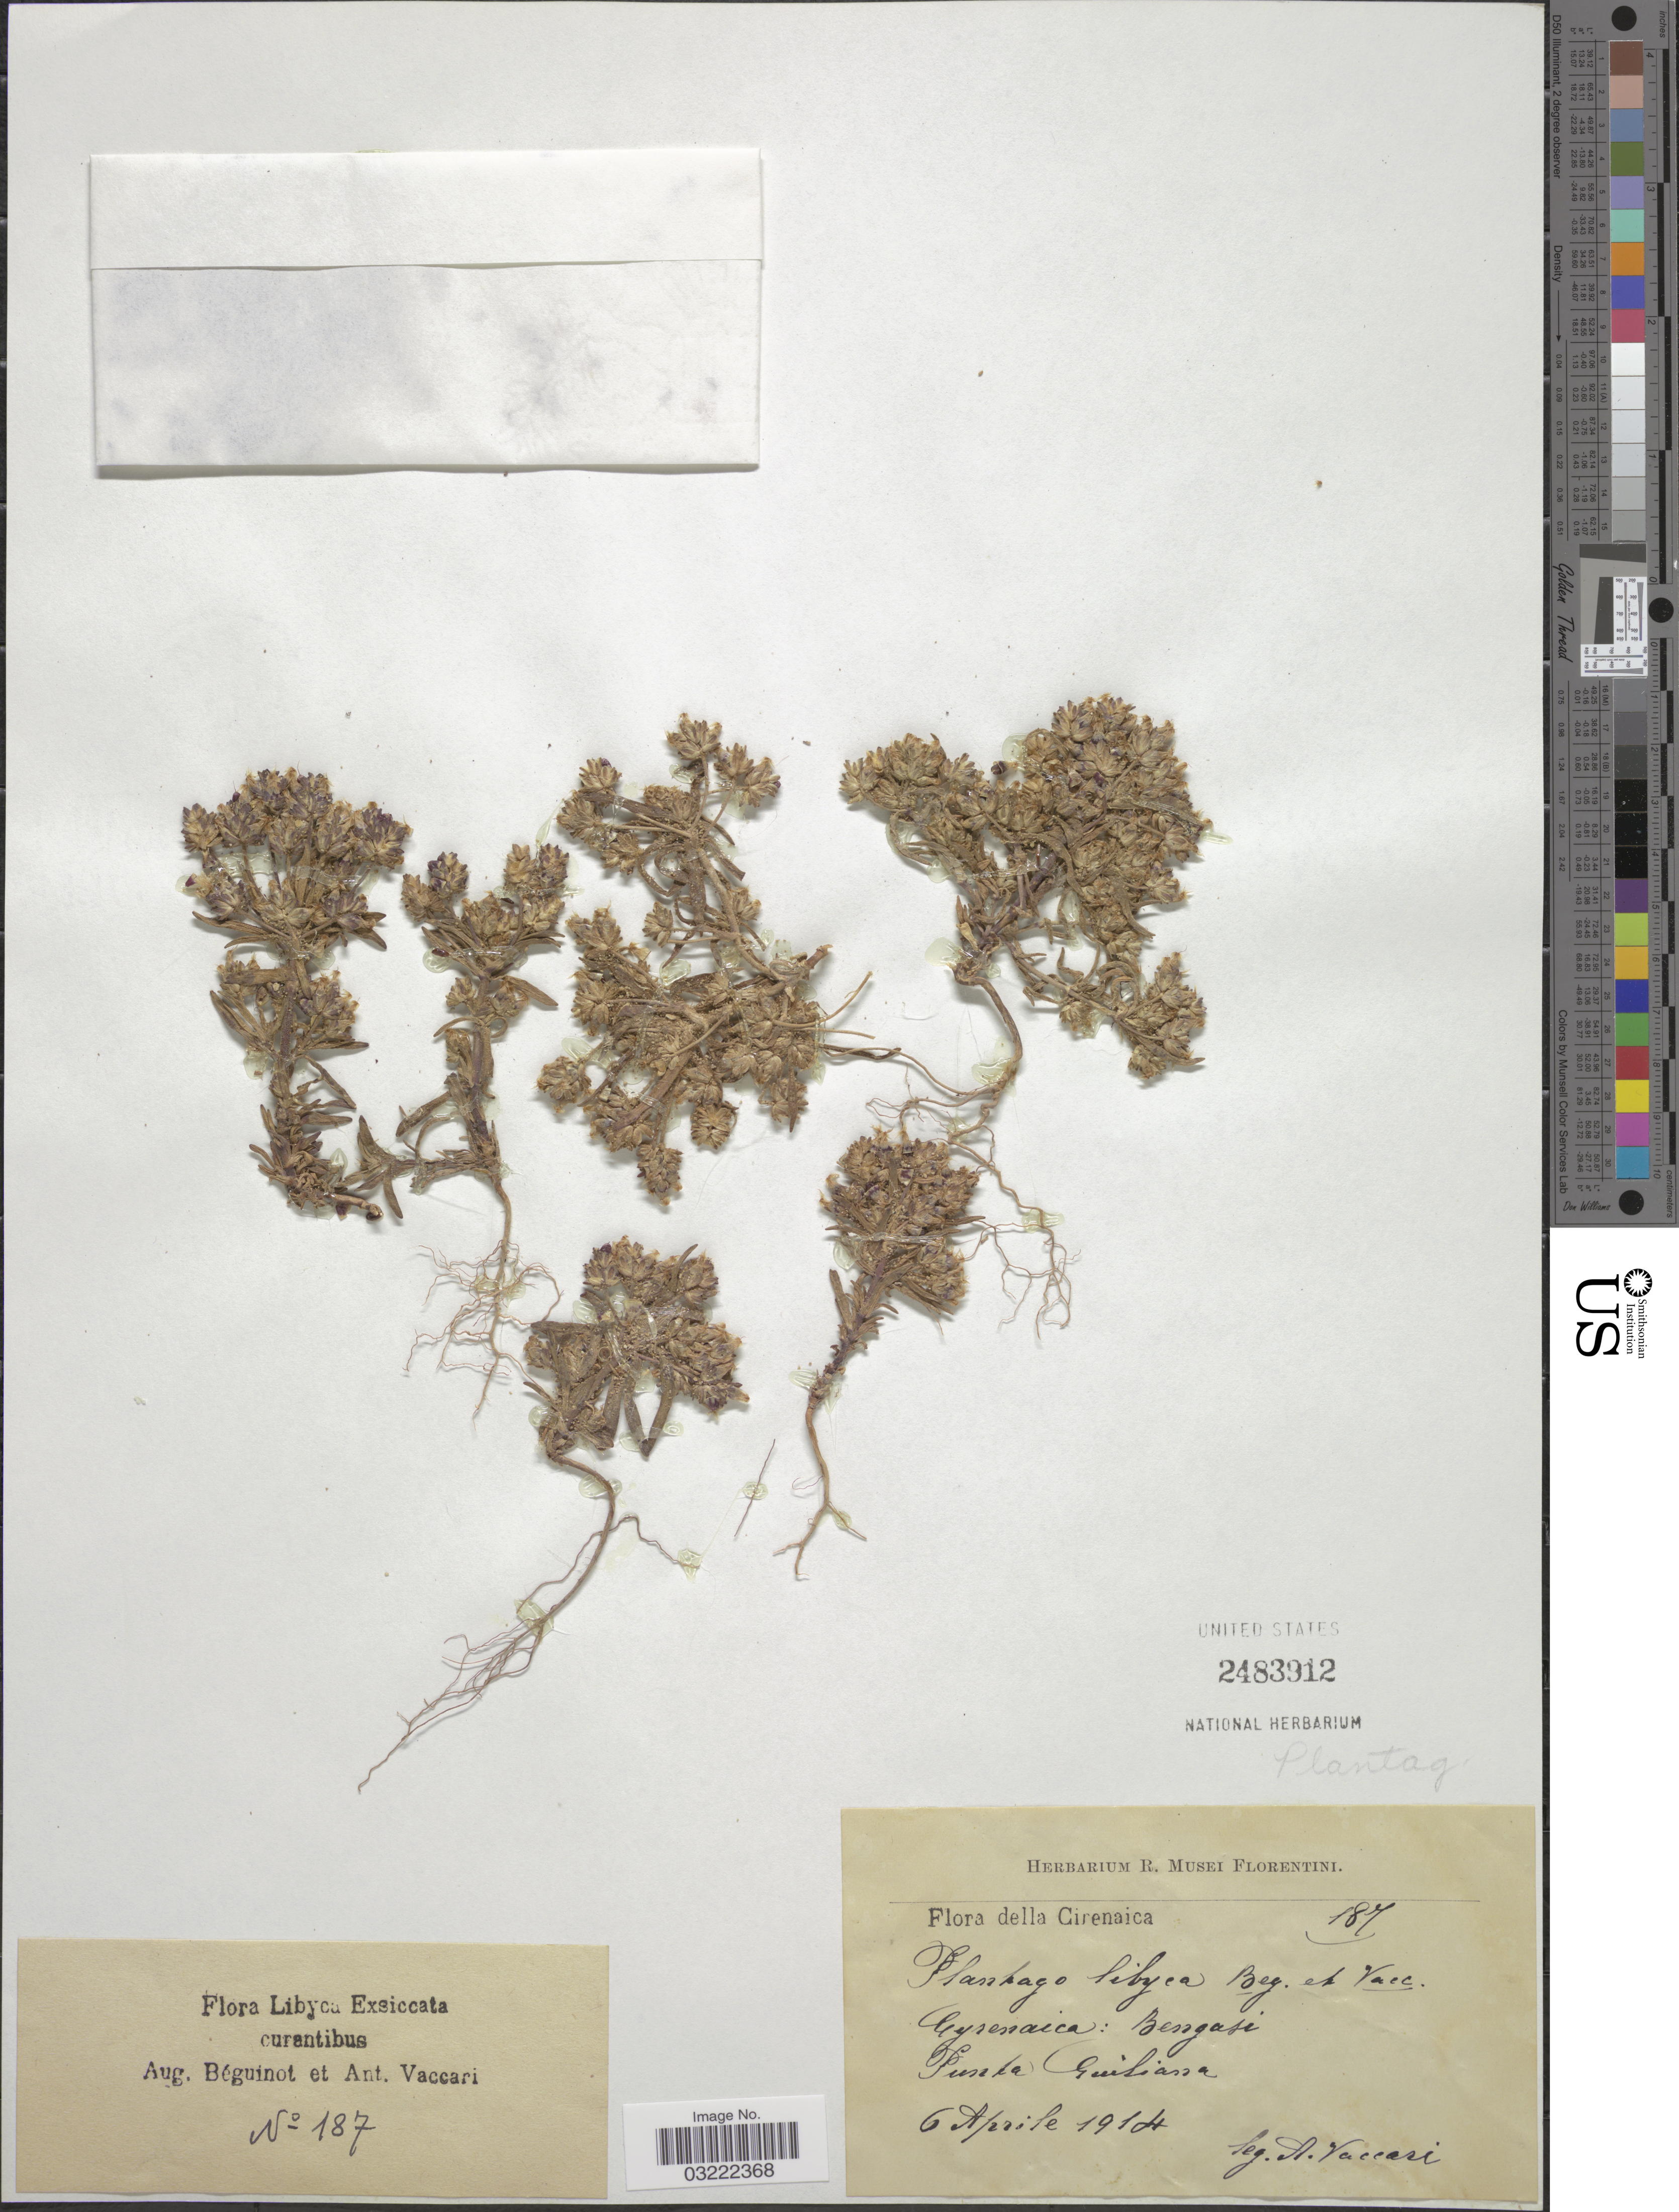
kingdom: Plantae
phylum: Tracheophyta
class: Magnoliopsida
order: Lamiales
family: Plantaginaceae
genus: Plantago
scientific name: Plantago libyca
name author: Bég. & A. Vacc.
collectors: A. Vaccari & A. Béguinot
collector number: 187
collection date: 1914-04-06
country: Libya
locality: Libyca, Cyrenaica: Bengasi, Punta Giuliana.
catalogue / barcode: US 2483912